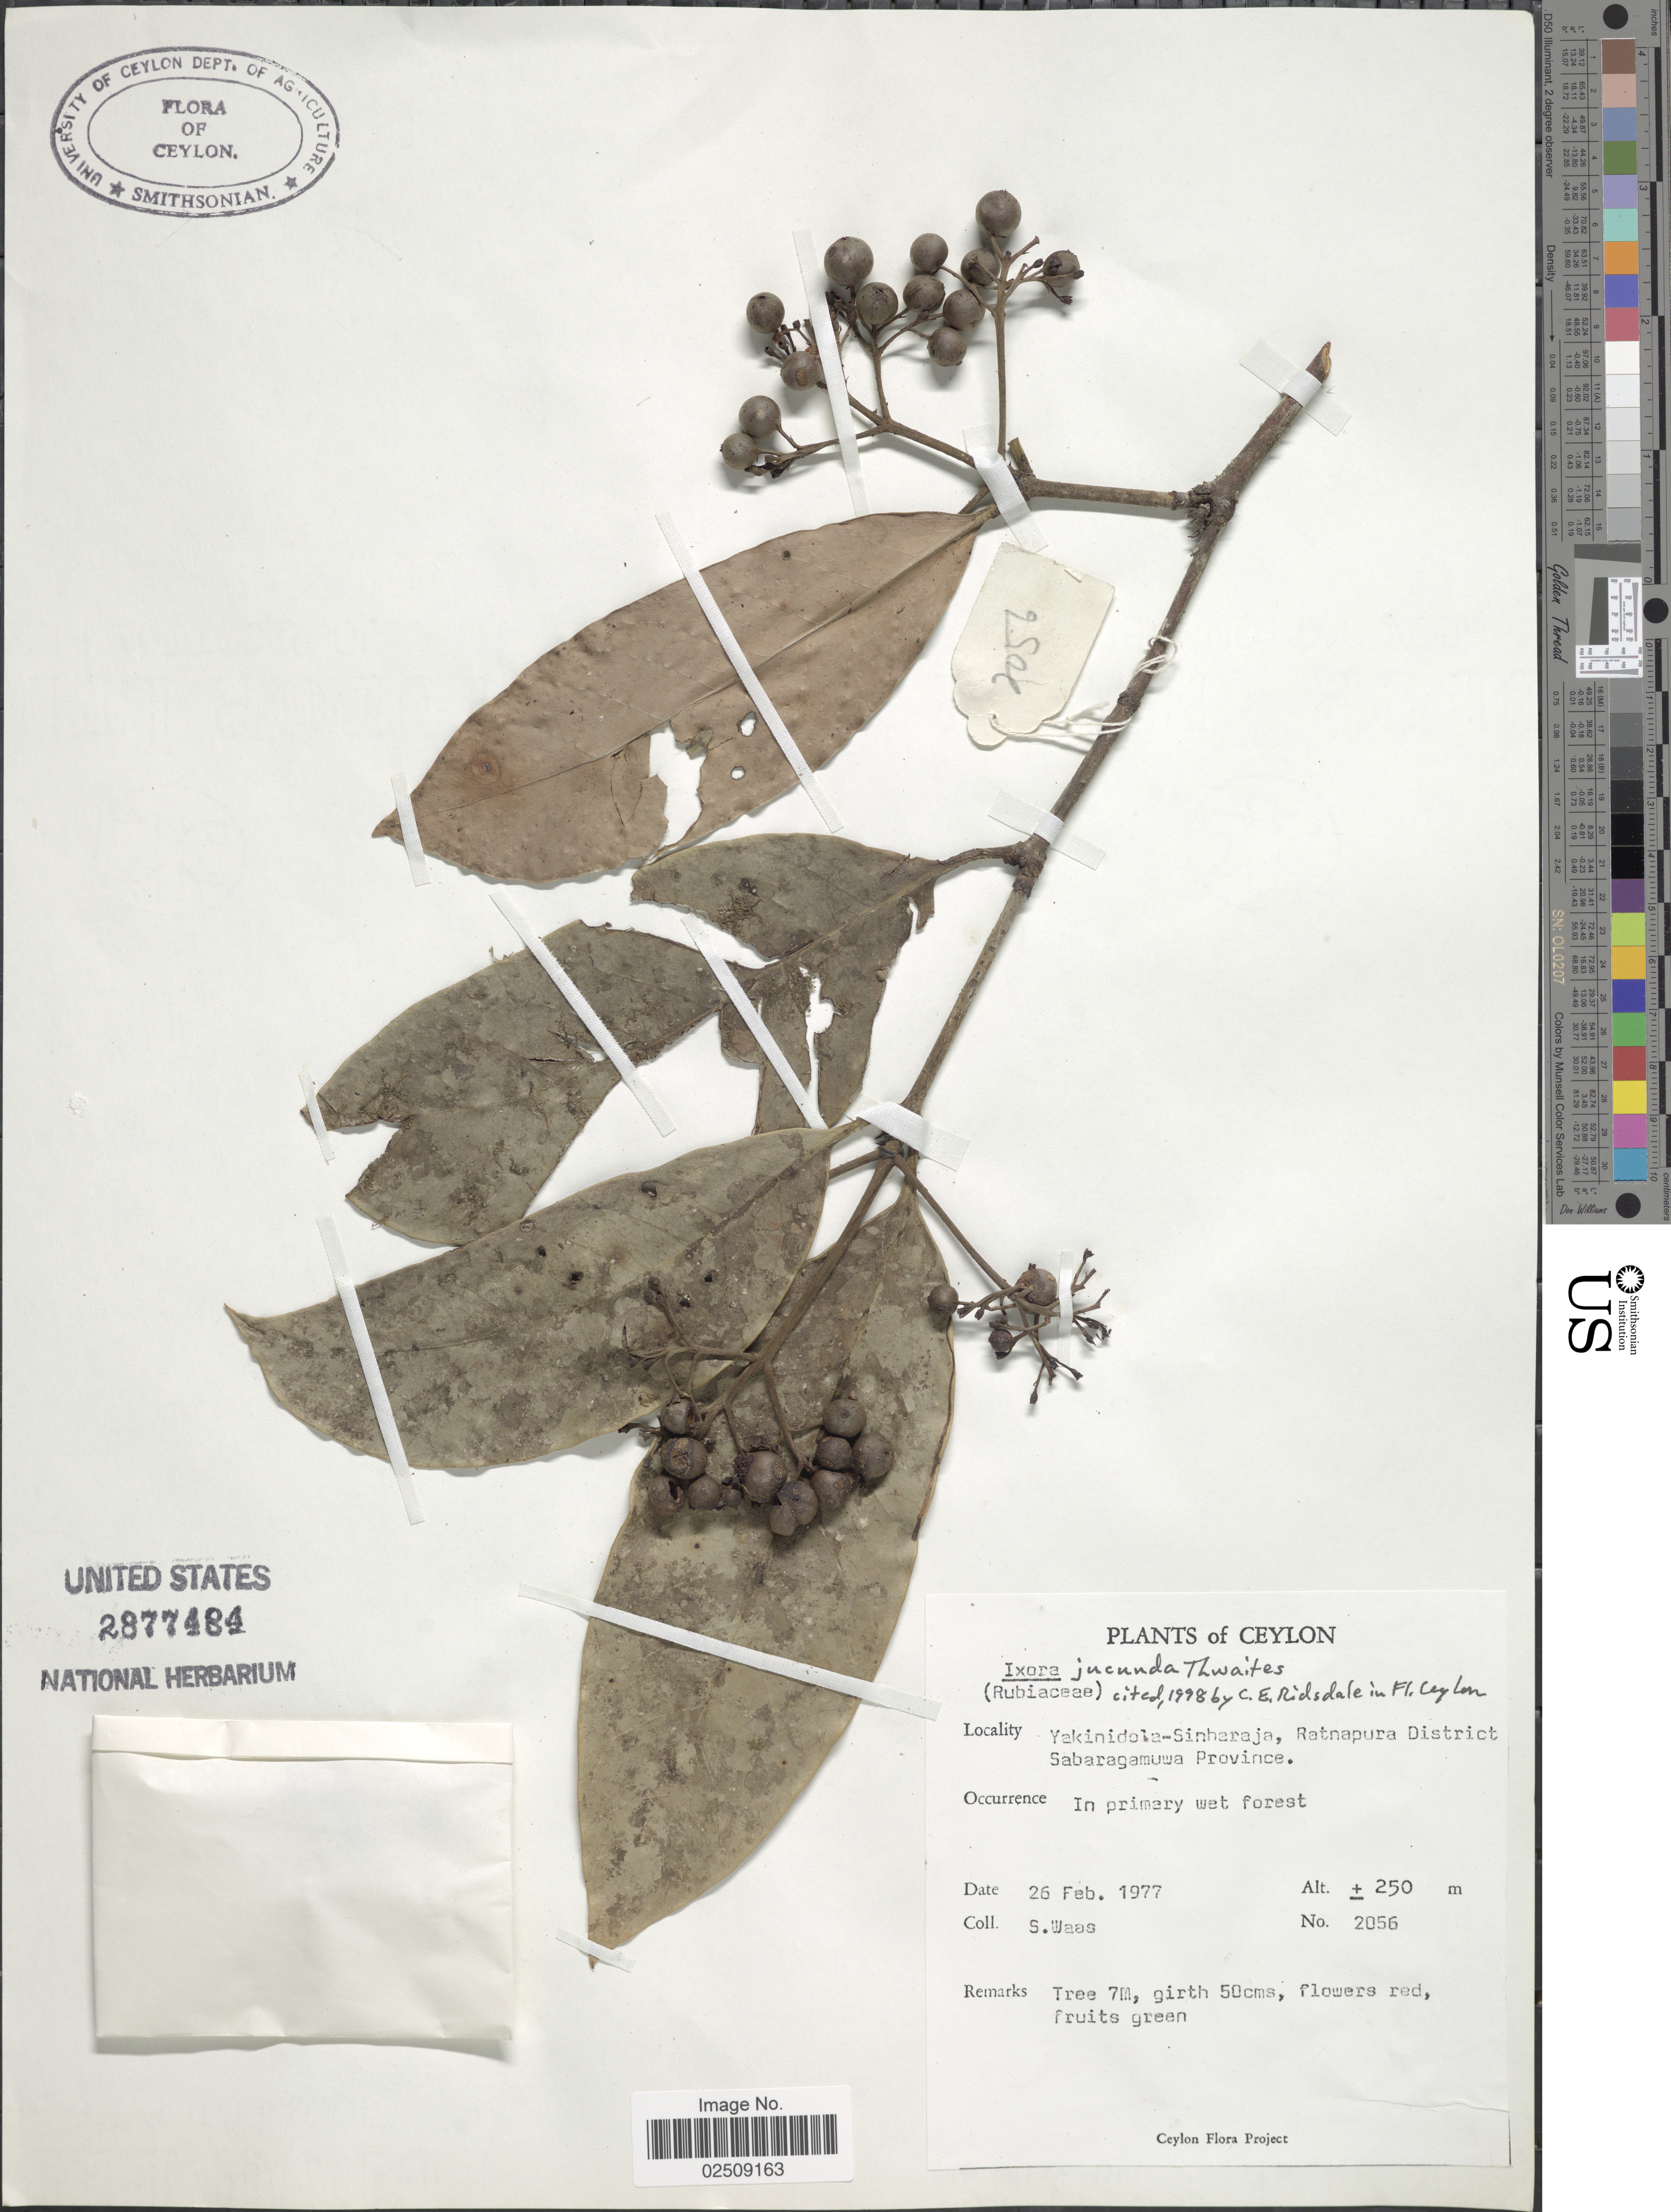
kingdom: Plantae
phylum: Tracheophyta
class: Magnoliopsida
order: Gentianales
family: Rubiaceae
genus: Ixora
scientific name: Ixora jucunda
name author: Thwaites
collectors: S. Waas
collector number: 2056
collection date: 1977-02-26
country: Sri Lanka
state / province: Sabaragamuwa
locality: Ceylon. Yakinidola-Sinharaja, Ratnapura District, Sabaragamuwa Province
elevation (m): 250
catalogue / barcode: US 2877484